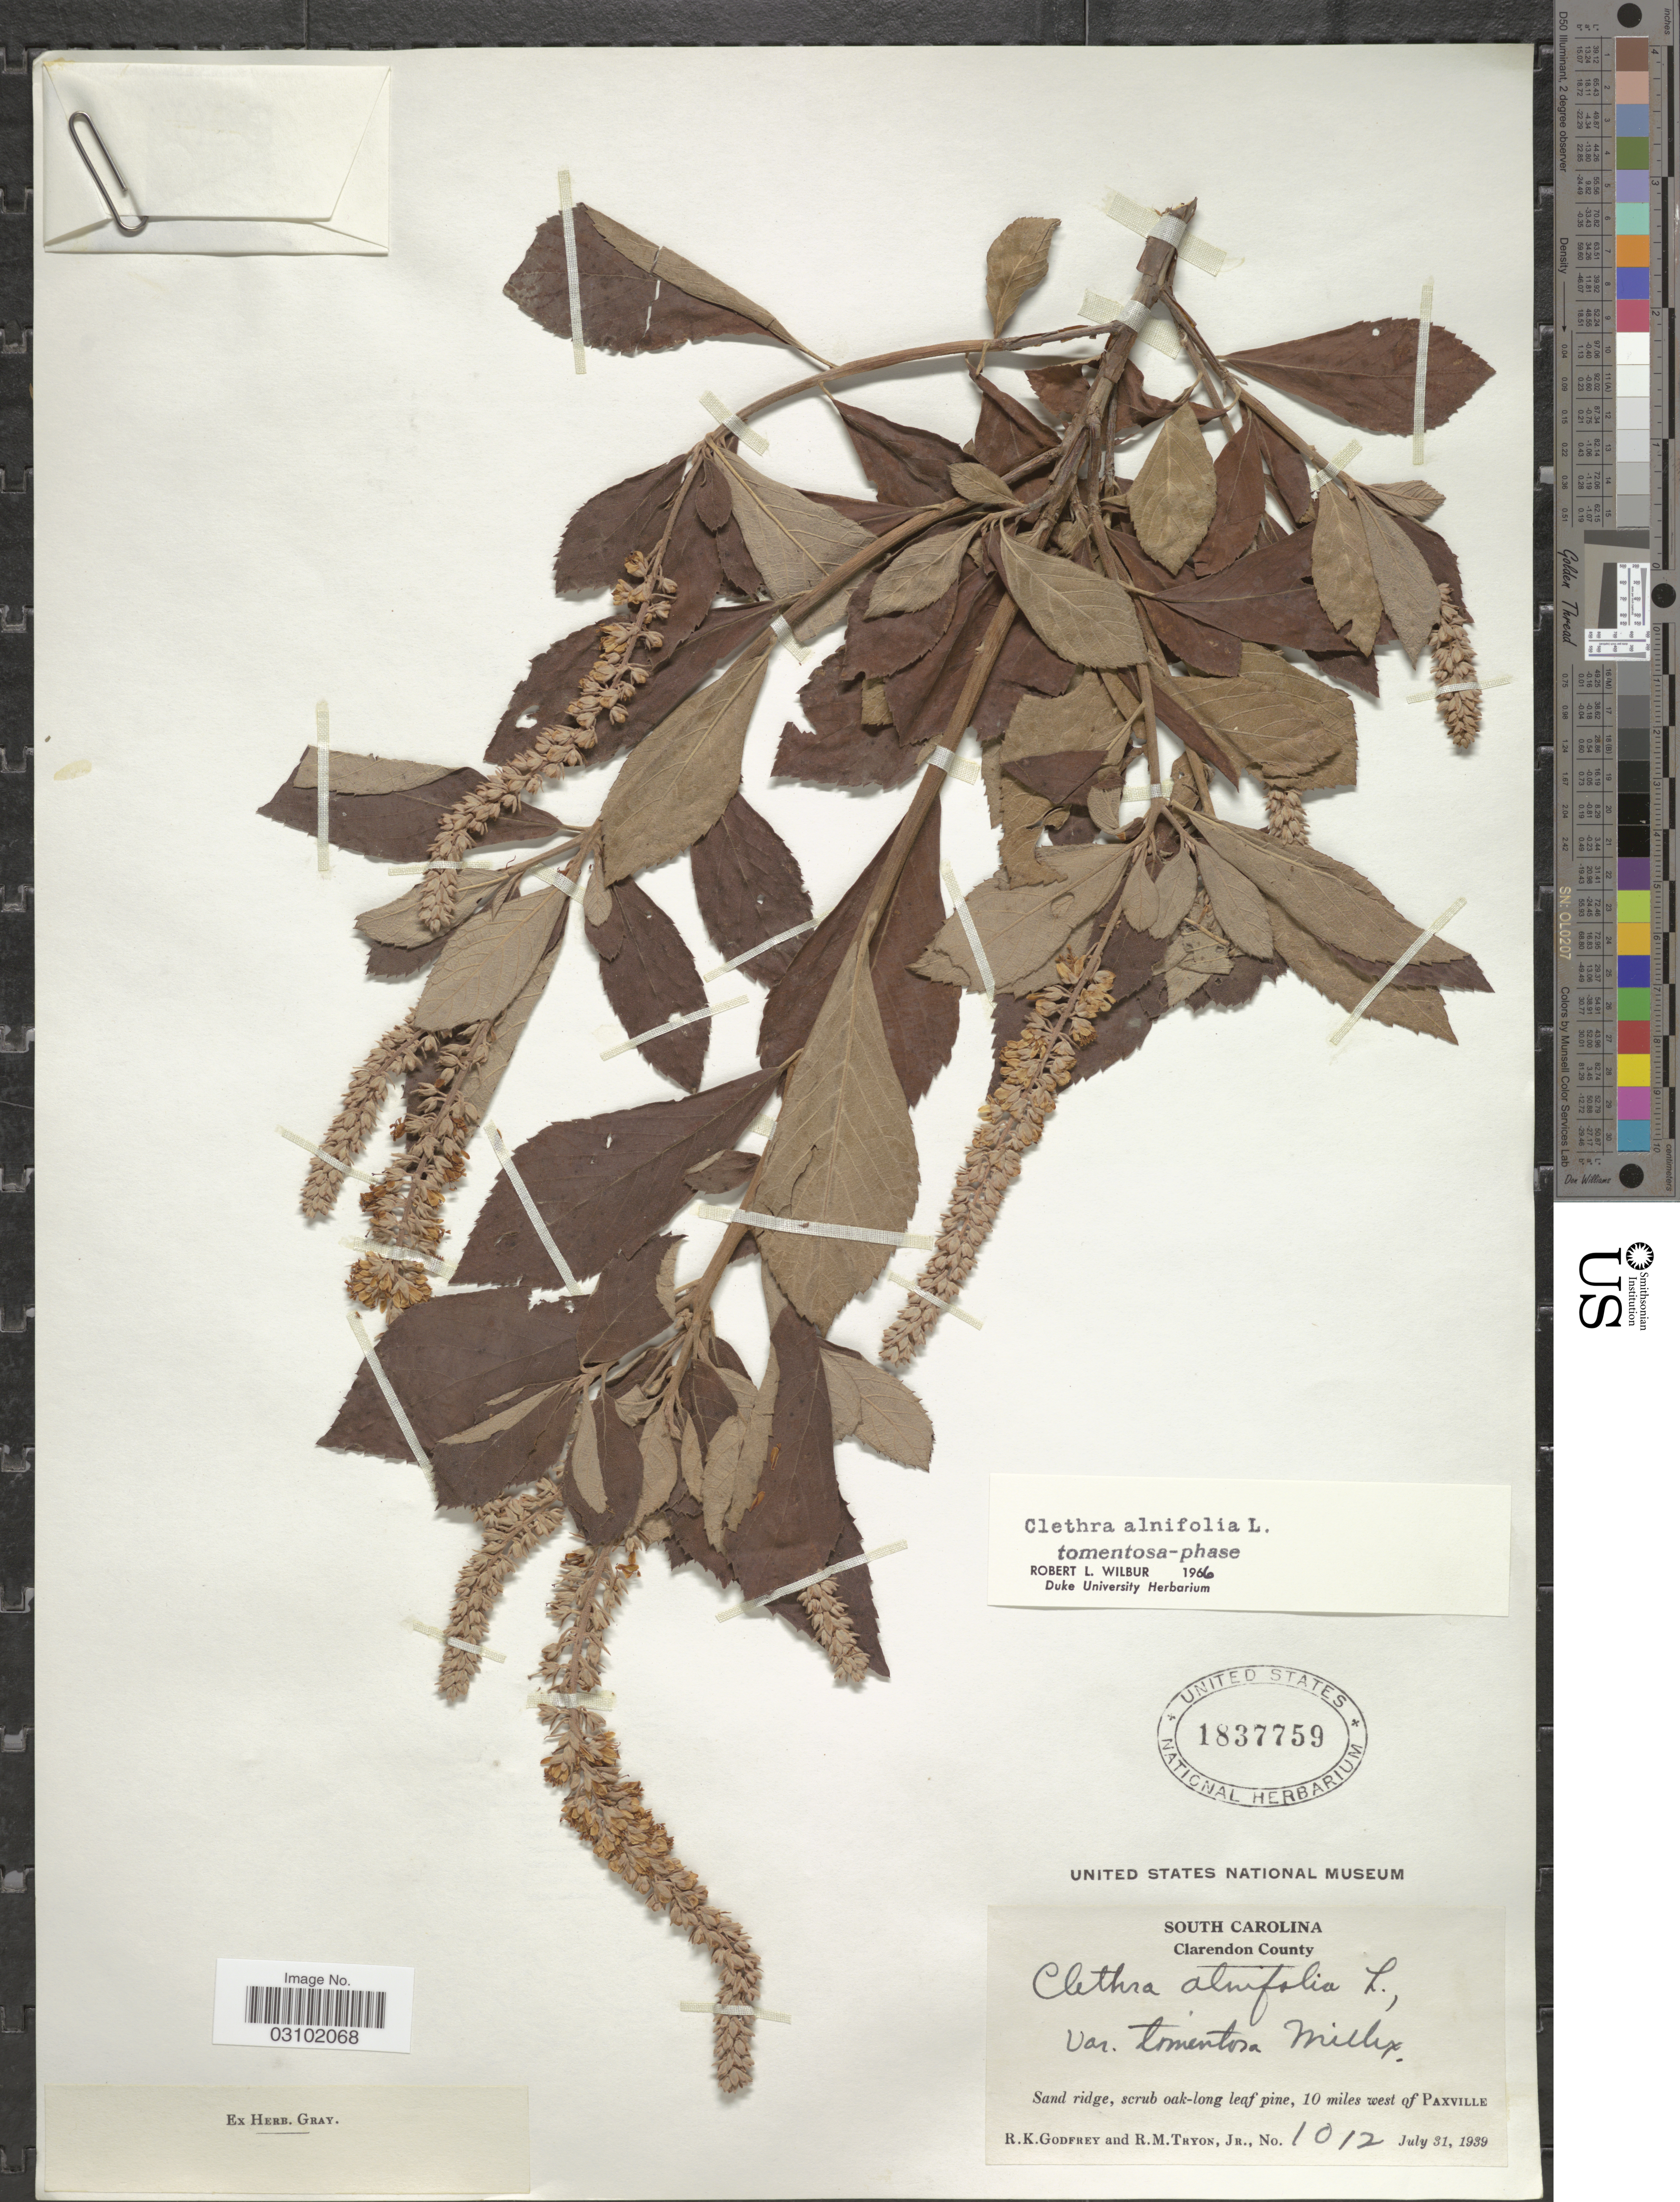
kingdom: Plantae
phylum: Tracheophyta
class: Magnoliopsida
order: Ericales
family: Clethraceae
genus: Clethra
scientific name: Clethra alnifolia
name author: L.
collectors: R. K. Godfrey & R. Tryon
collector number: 1012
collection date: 1939-07-31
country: United States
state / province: South Carolina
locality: Clarendon County, 10 miles west of Paxville.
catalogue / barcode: US 1837759